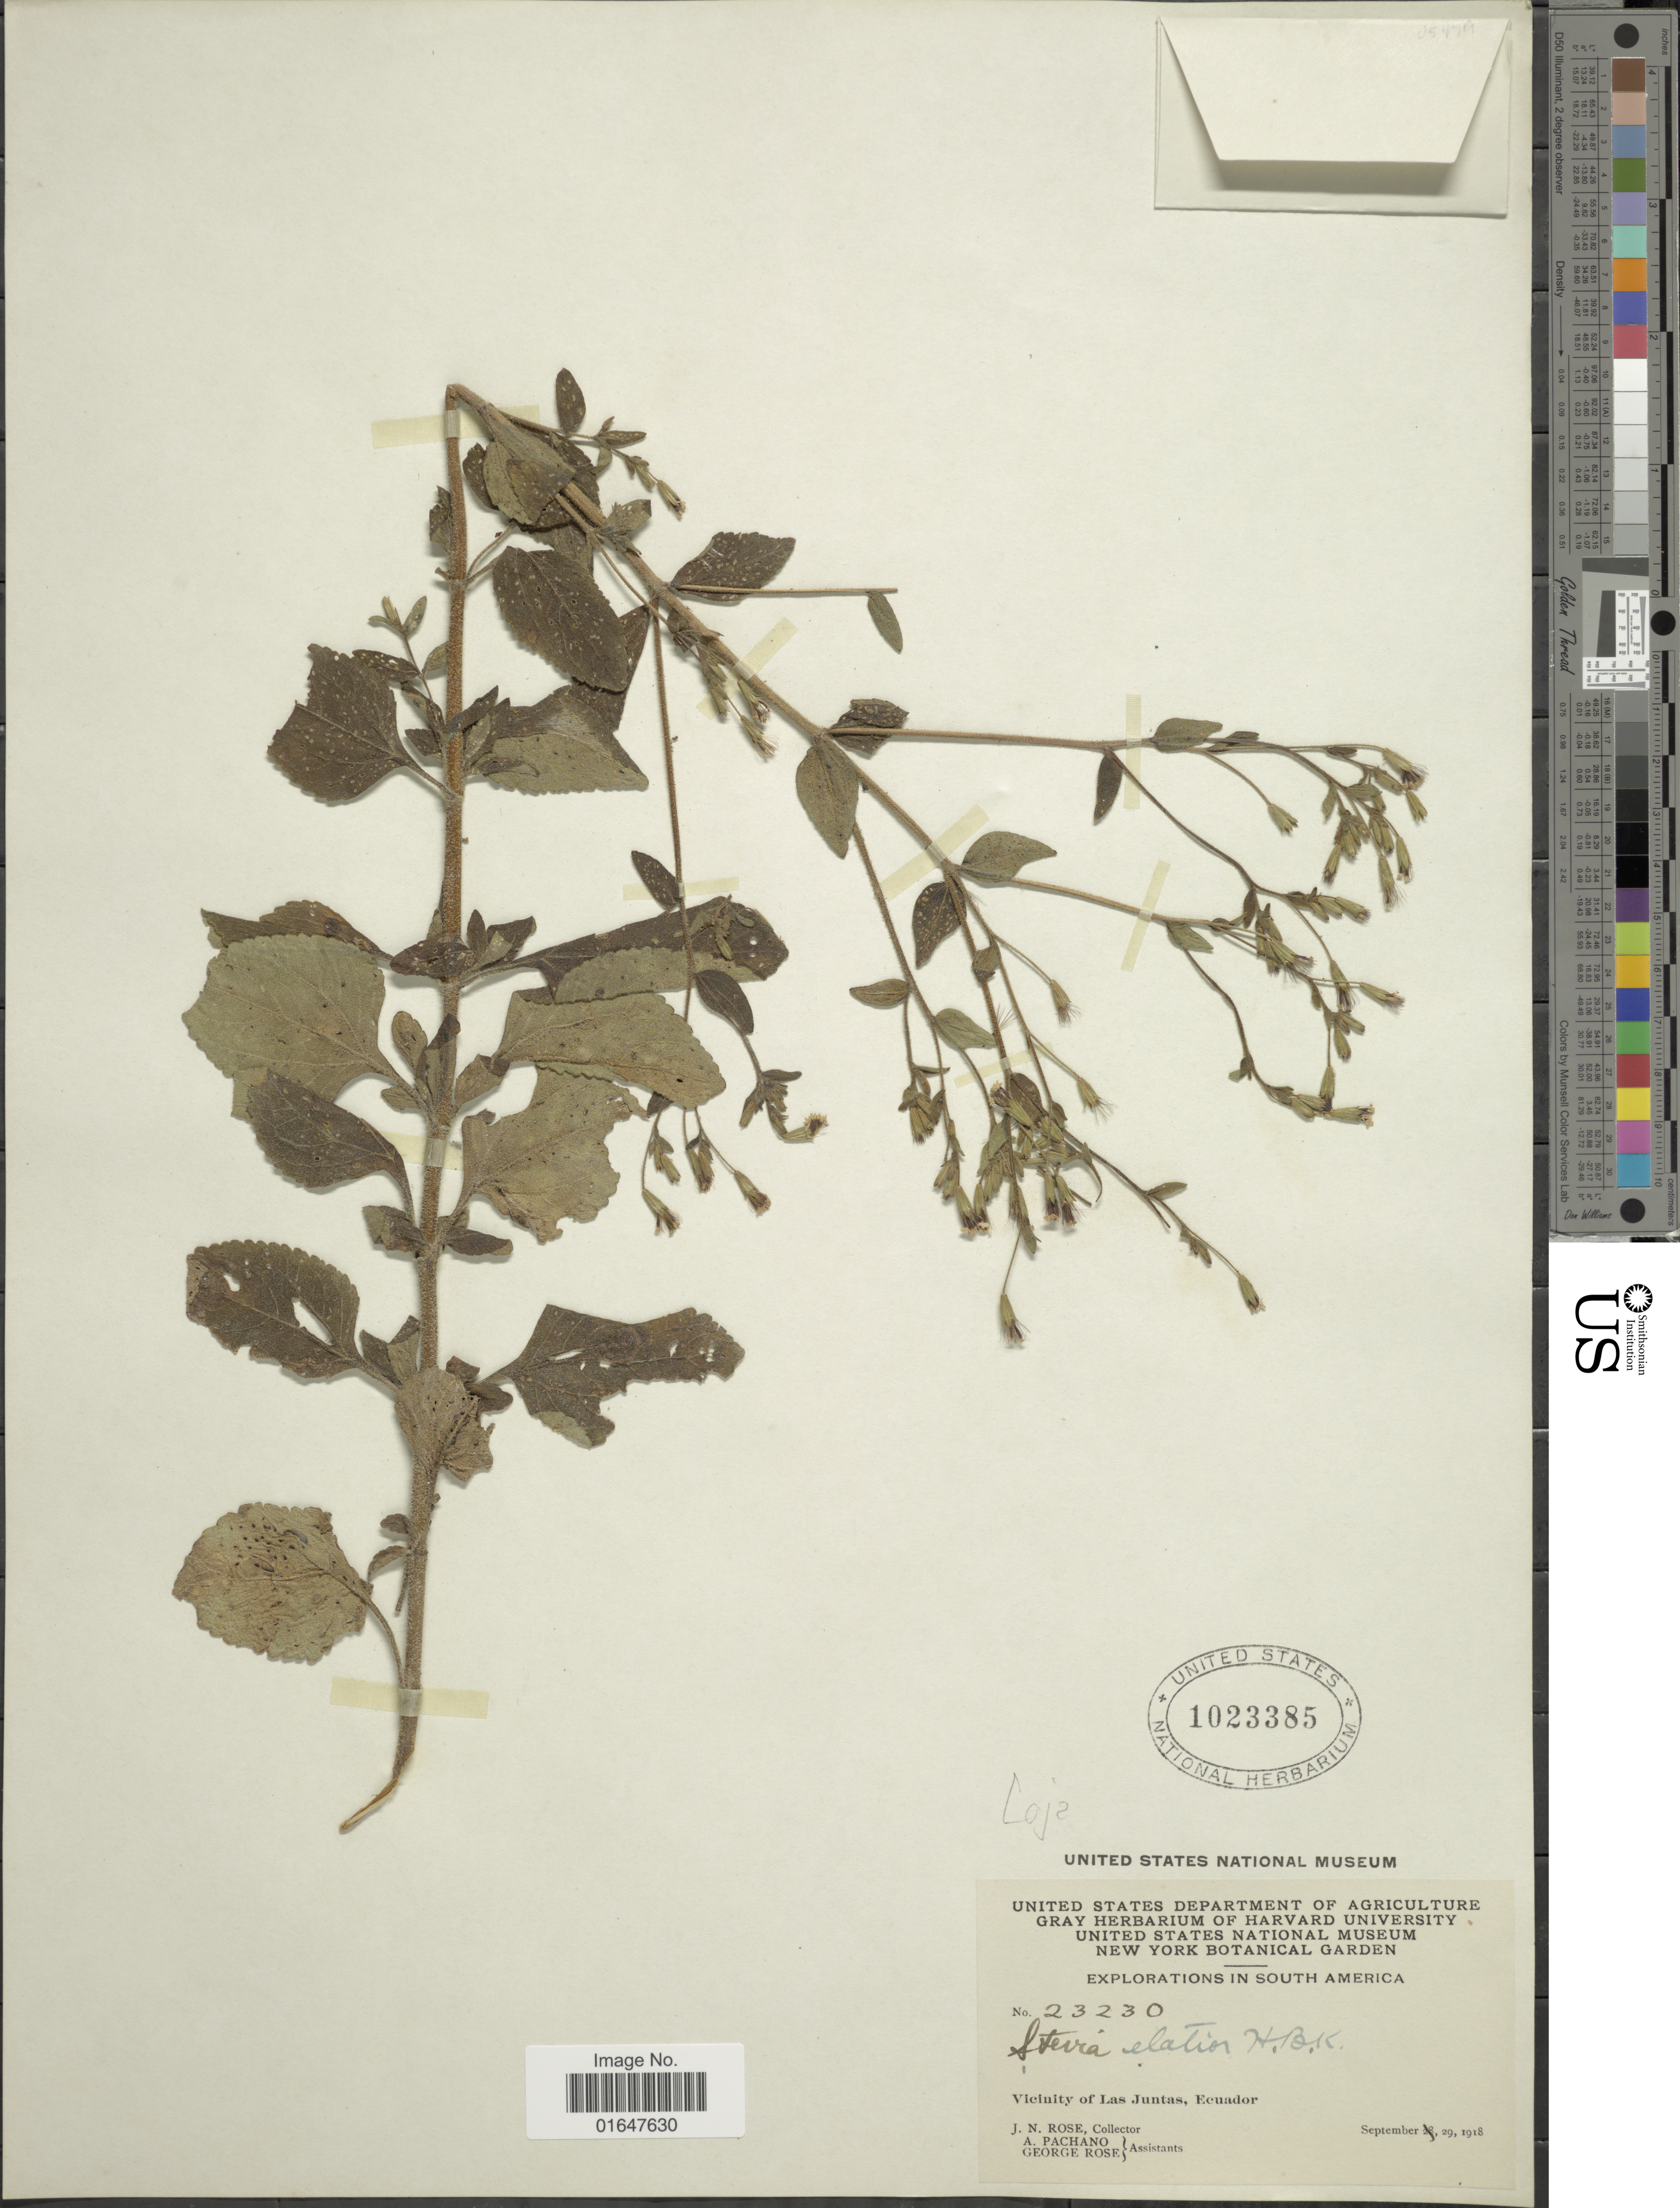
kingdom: Plantae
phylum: Tracheophyta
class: Magnoliopsida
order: Asterales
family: Asteraceae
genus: Stevia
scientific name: Stevia andina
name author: B.L. Rob.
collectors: J. N. Rose, A. Pachano & G. Rose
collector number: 23230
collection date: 1918-09-29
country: Ecuador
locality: South America, Vicinity of Las Juntas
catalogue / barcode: US 1023385